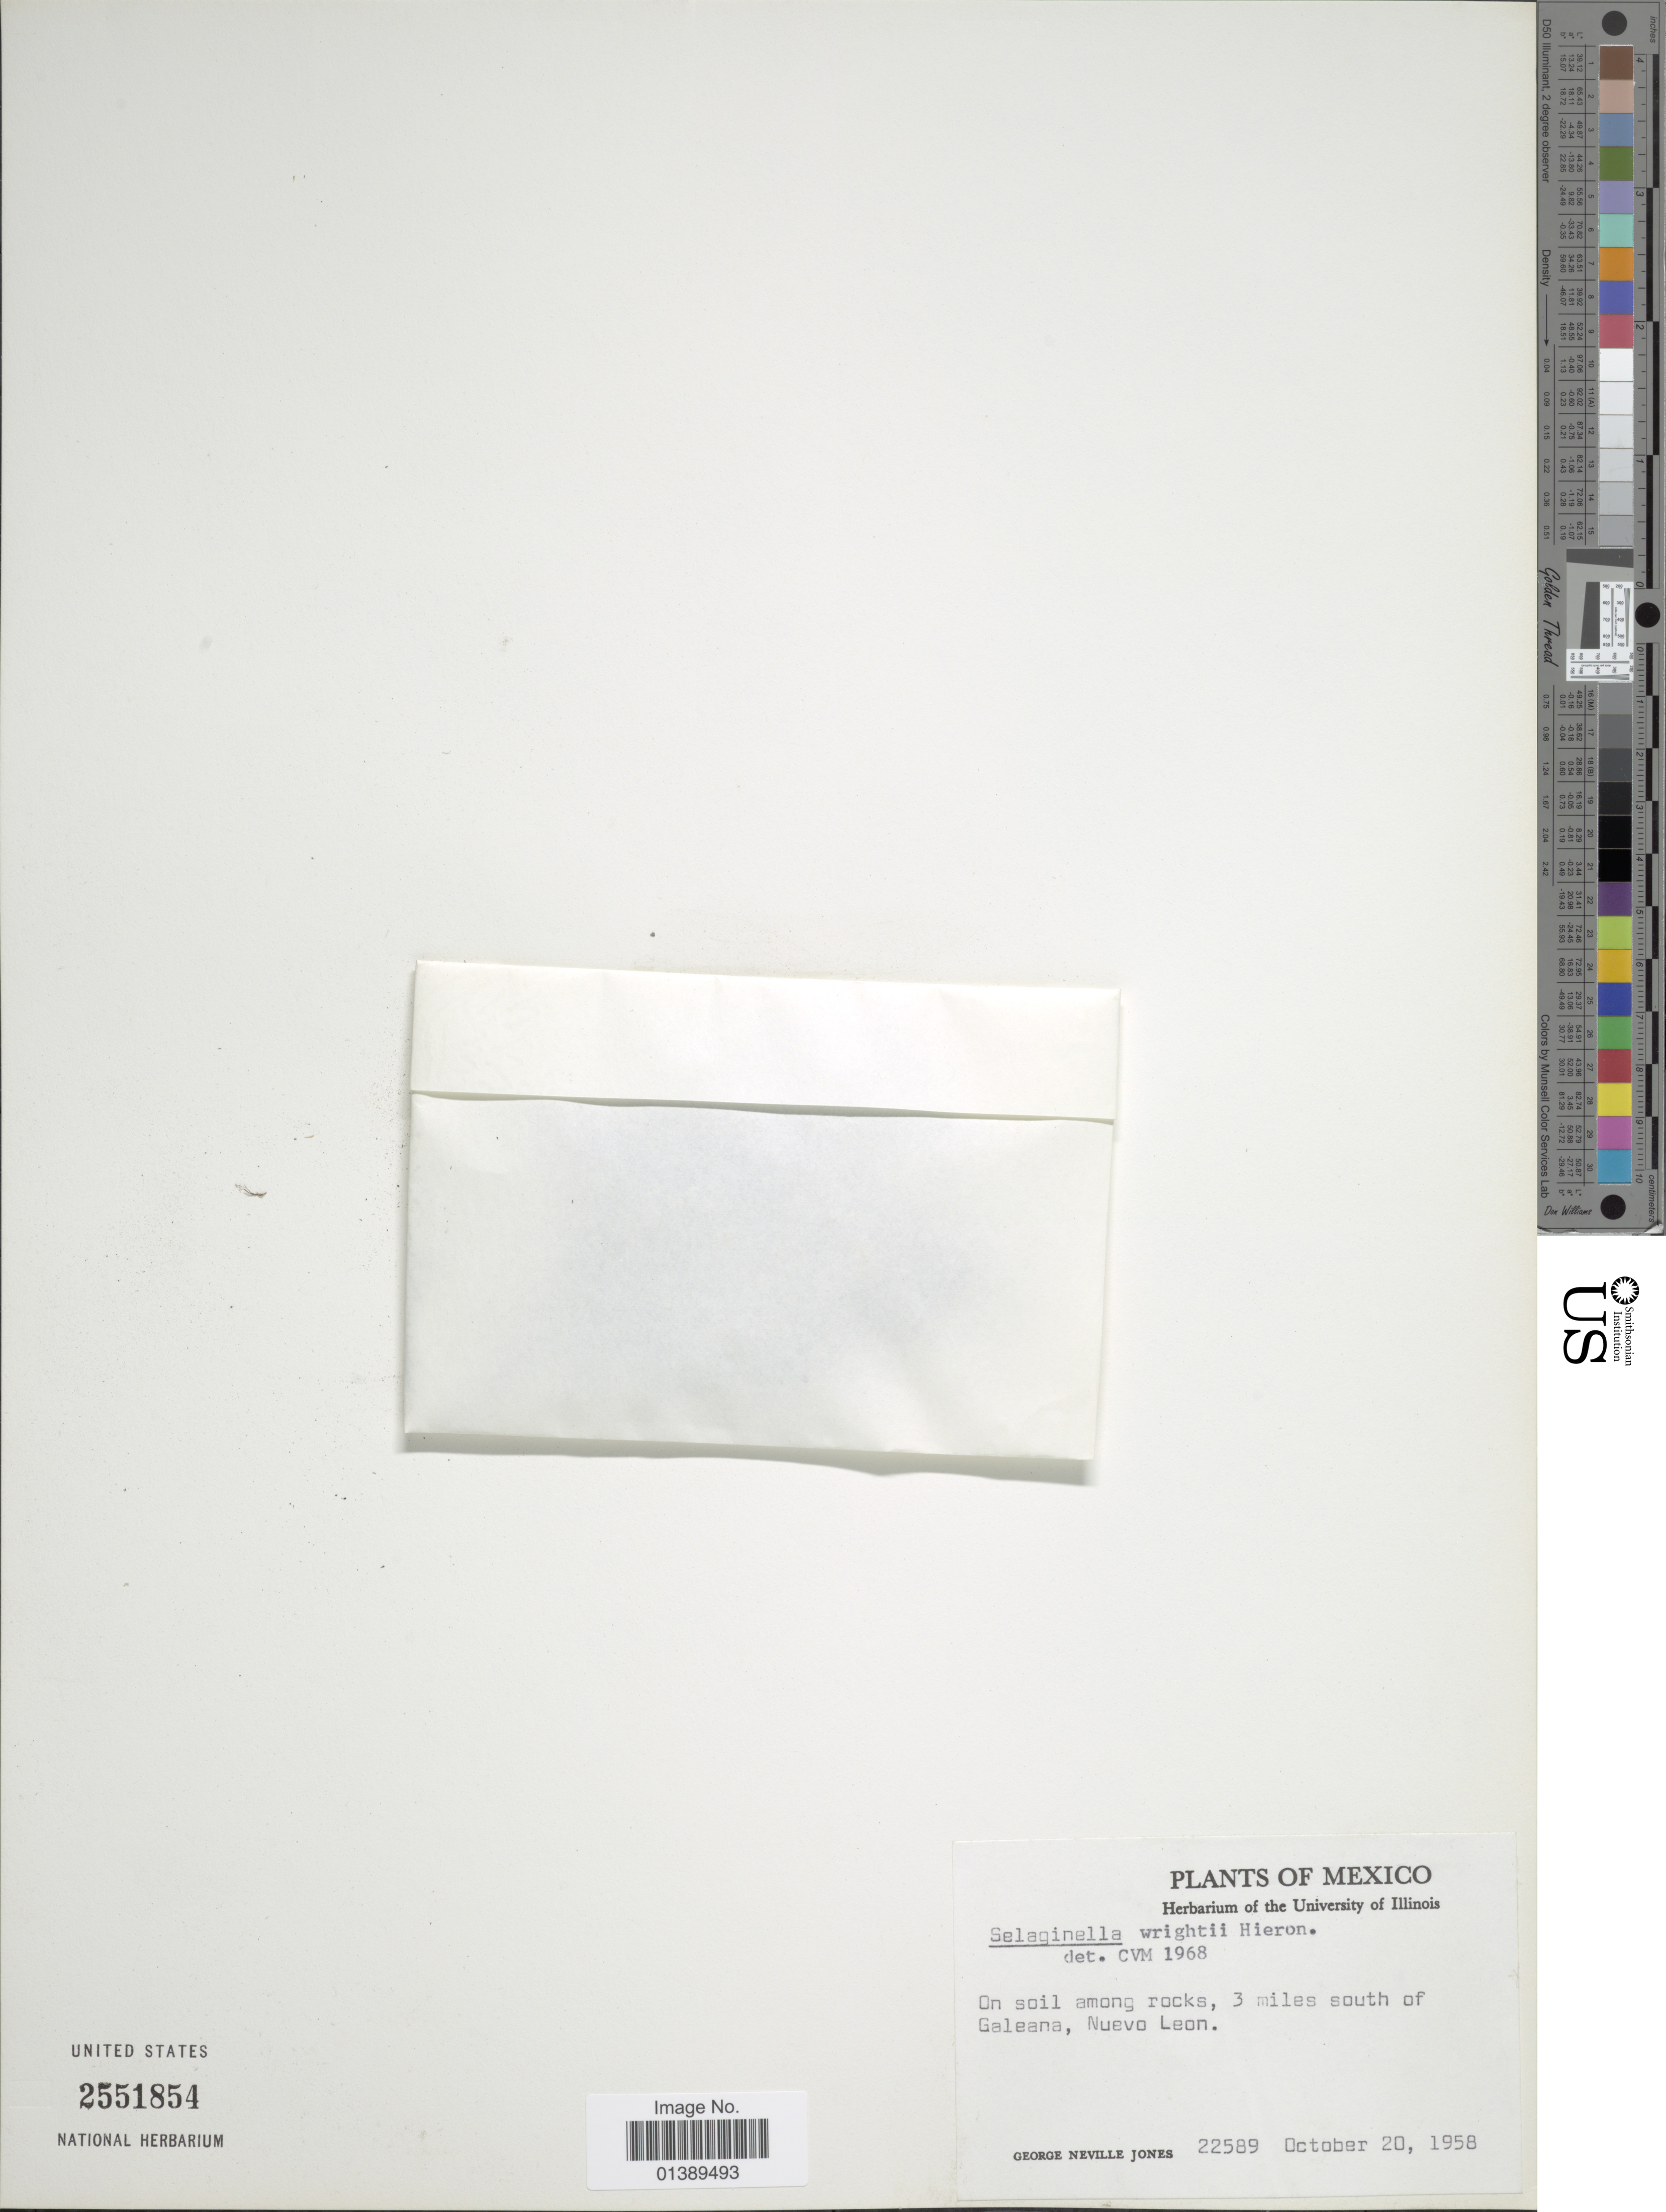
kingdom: Plantae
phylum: Tracheophyta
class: Lycopodiopsida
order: Selaginellales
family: Selaginellaceae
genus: Selaginella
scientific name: Selaginella wrightii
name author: Hieron.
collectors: G. N. Jones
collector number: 22589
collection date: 1958-10-20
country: Mexico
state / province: Nuevo León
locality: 3 miles south of Galeana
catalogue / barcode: US 2551854